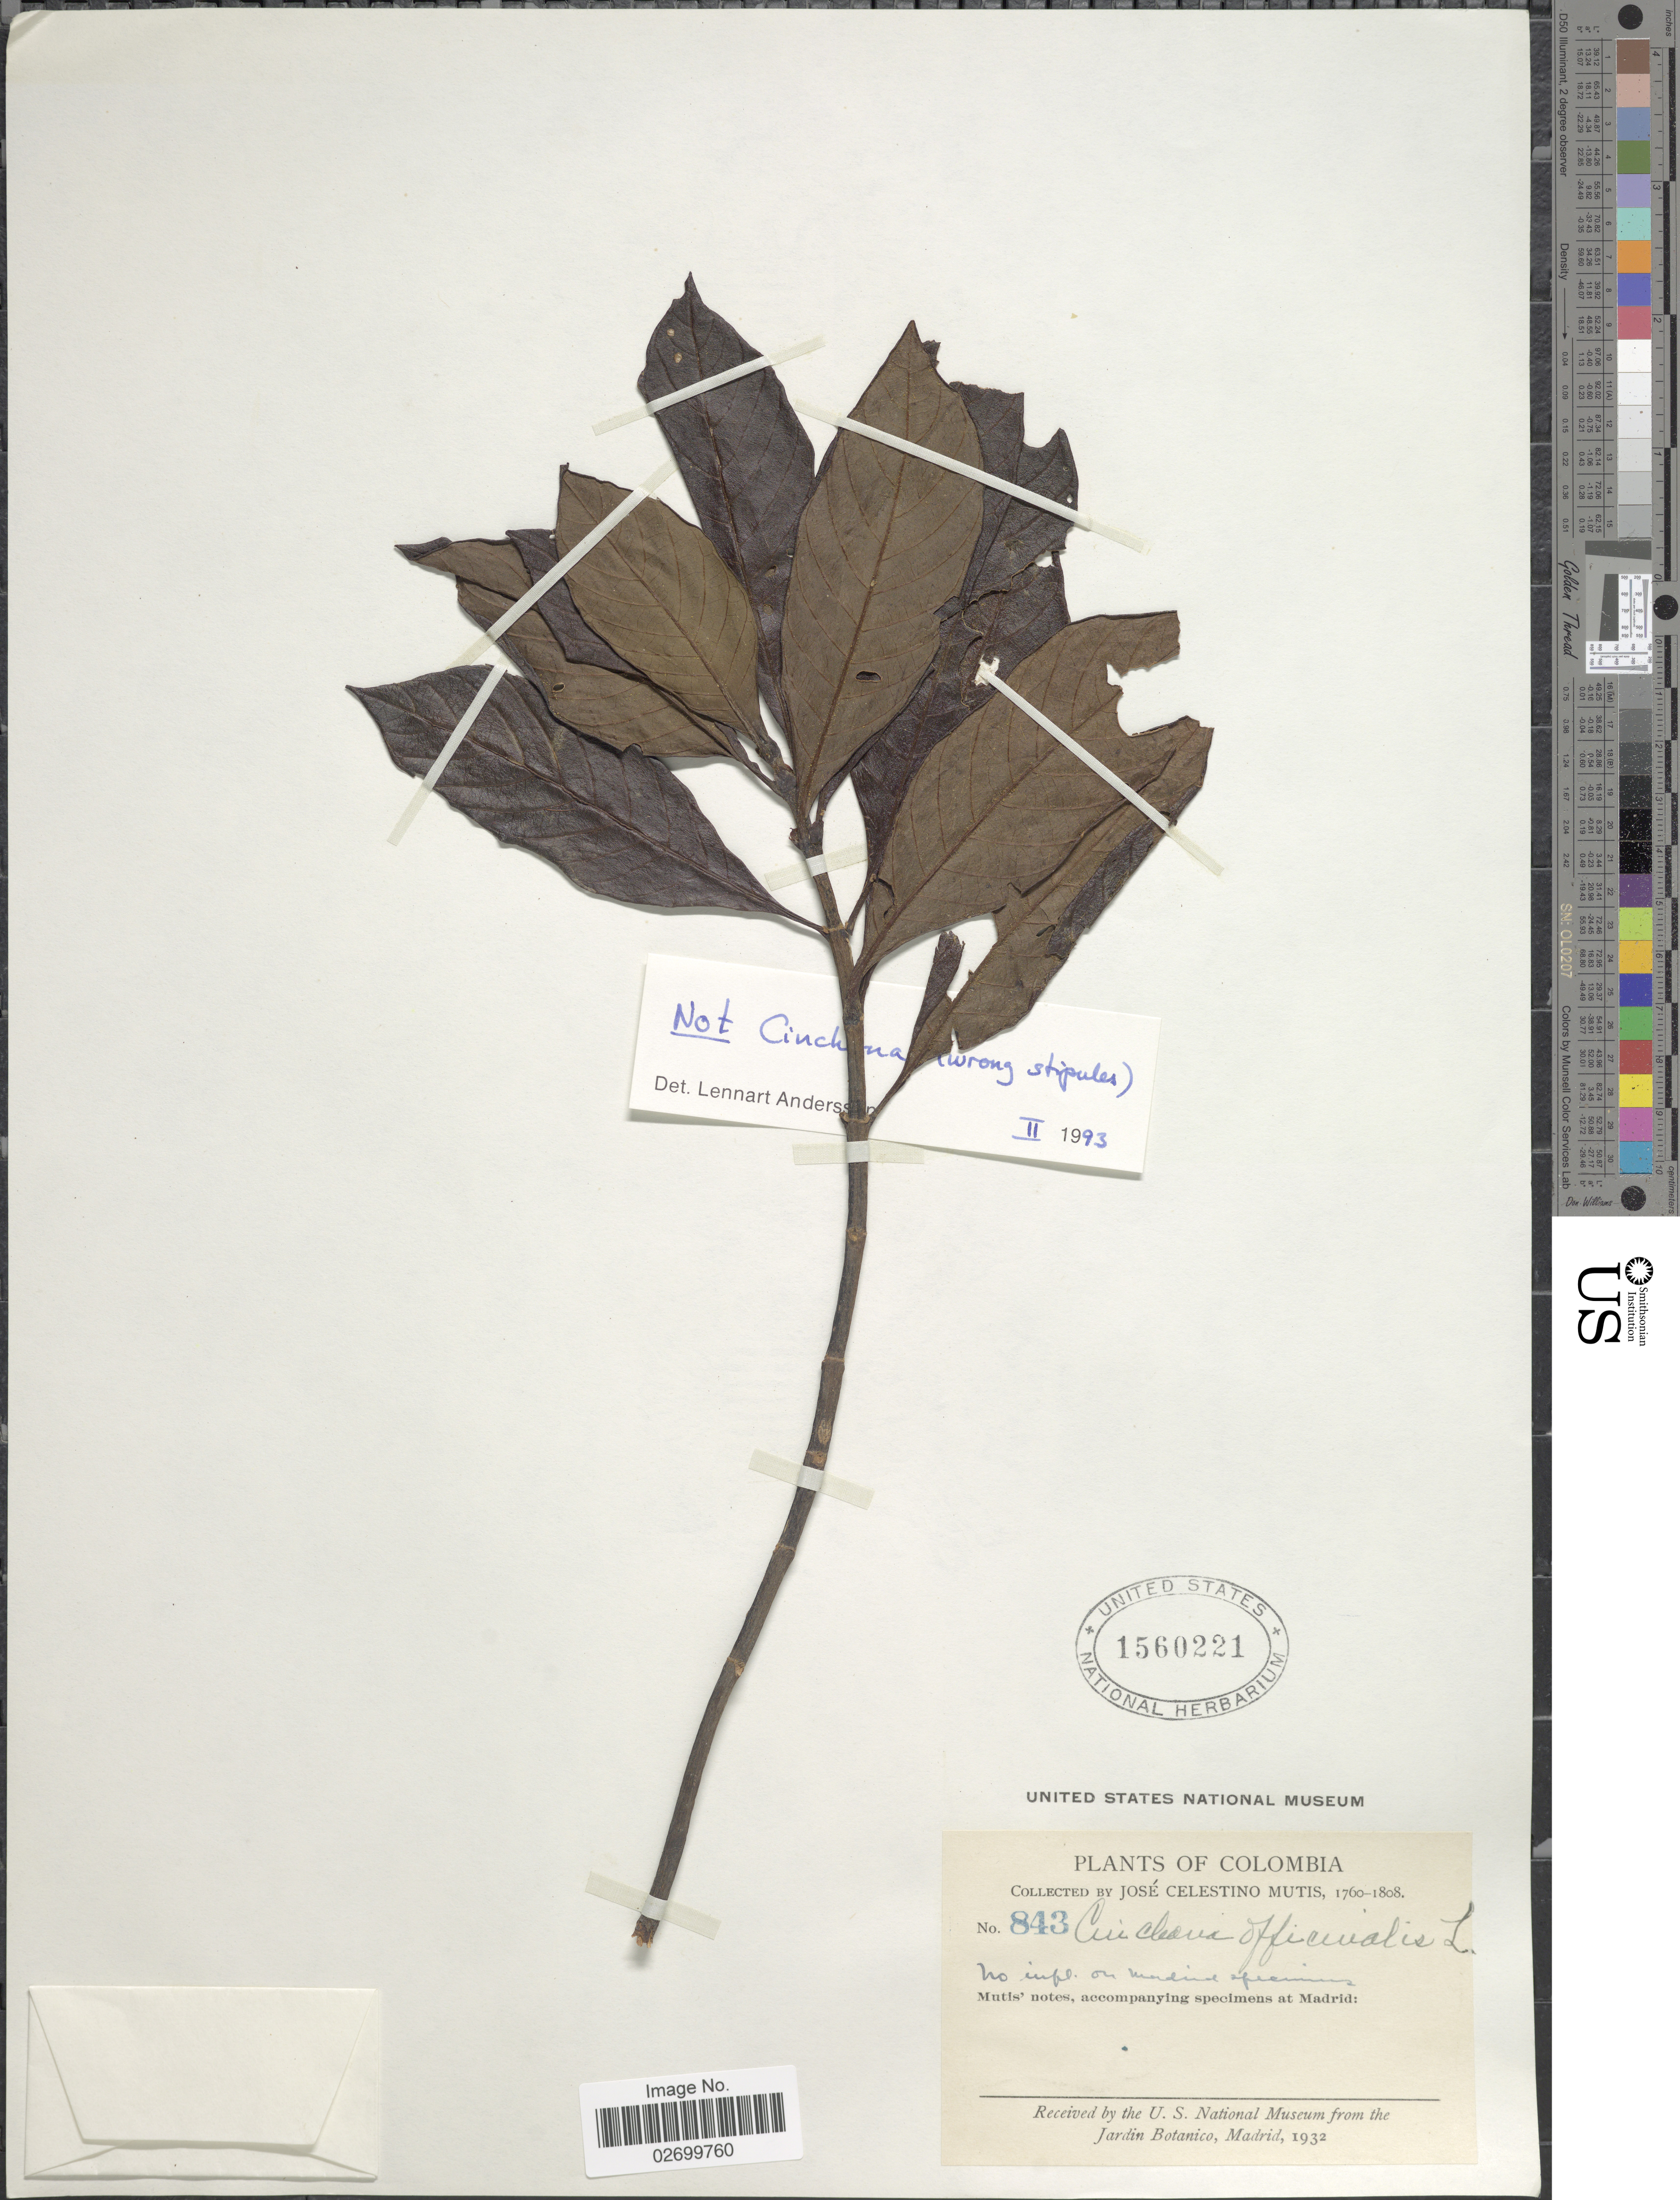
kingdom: Plantae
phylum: Tracheophyta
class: Magnoliopsida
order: Gentianales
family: Rubiaceae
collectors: J. C. B. Mutis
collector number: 843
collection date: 1760/1808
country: Colombia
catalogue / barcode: US 1560221